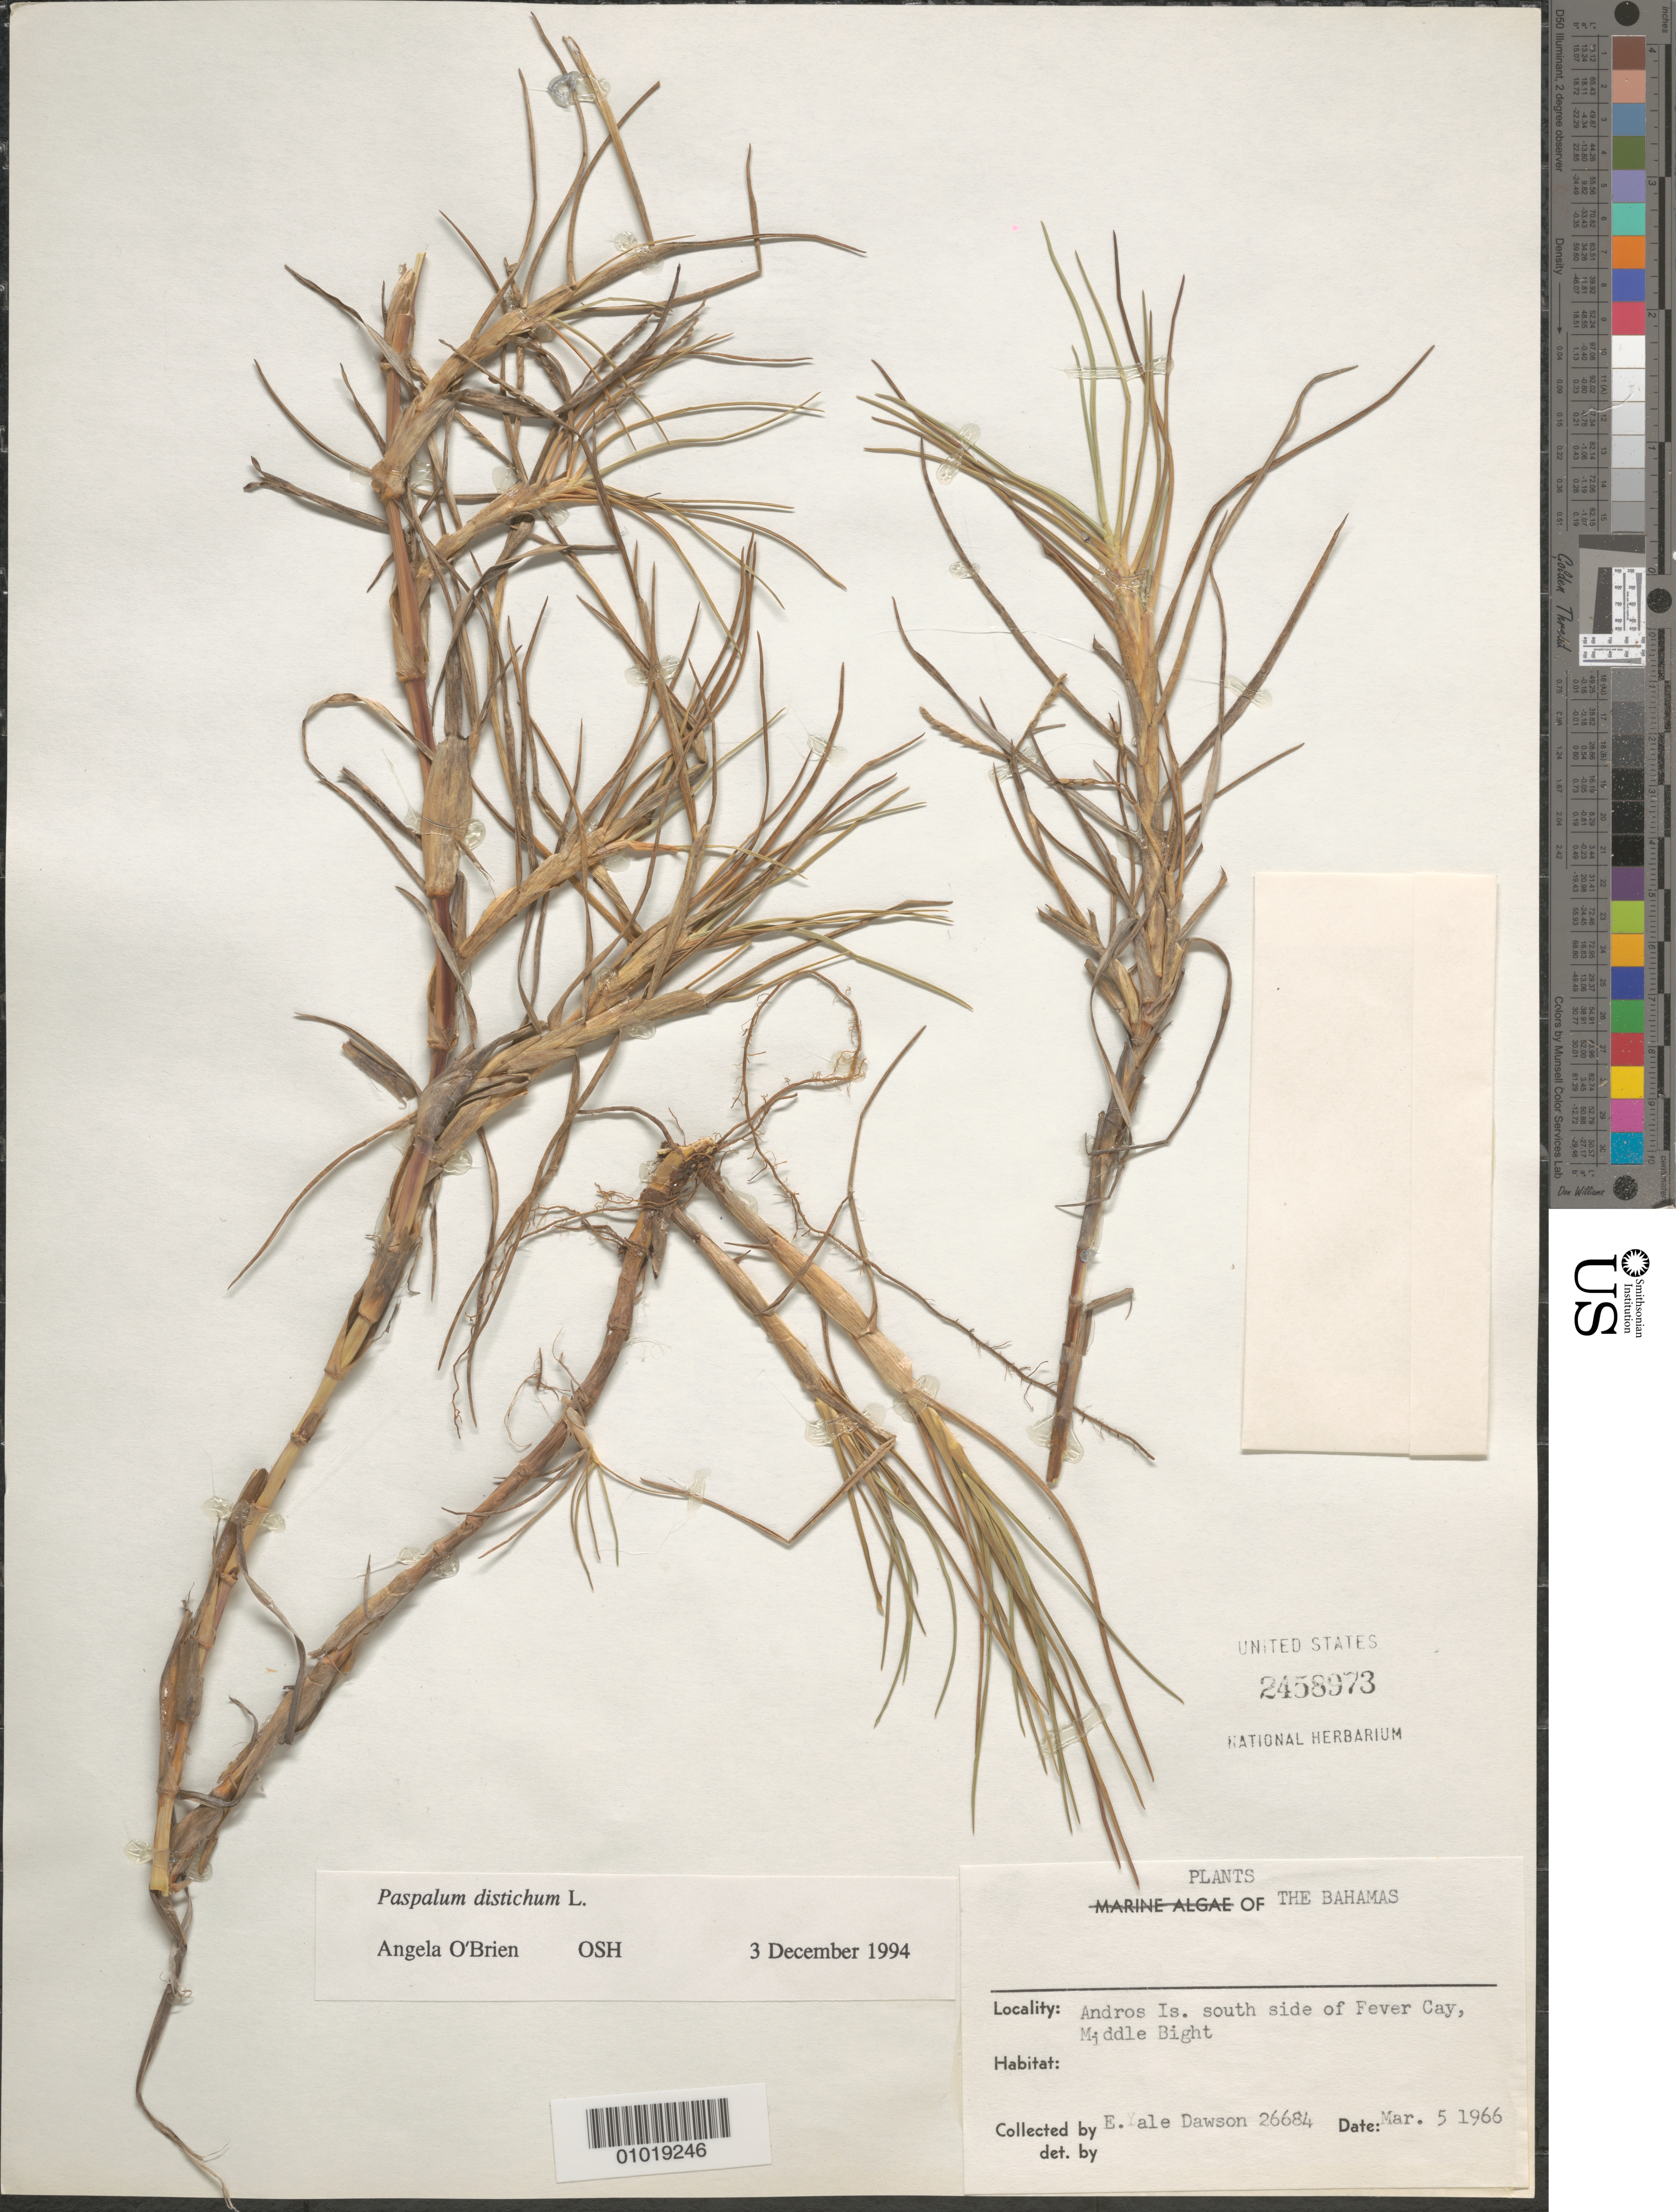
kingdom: Plantae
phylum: Tracheophyta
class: Liliopsida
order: Poales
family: Poaceae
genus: Paspalum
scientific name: Paspalum distichum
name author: L.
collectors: E. Y. Dawson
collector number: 26684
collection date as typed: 05 Mar 1966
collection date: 1966-03-05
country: Bahamas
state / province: South Andros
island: Andros I.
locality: S side of Fever Cay, Middle Bight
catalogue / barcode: US 2458973